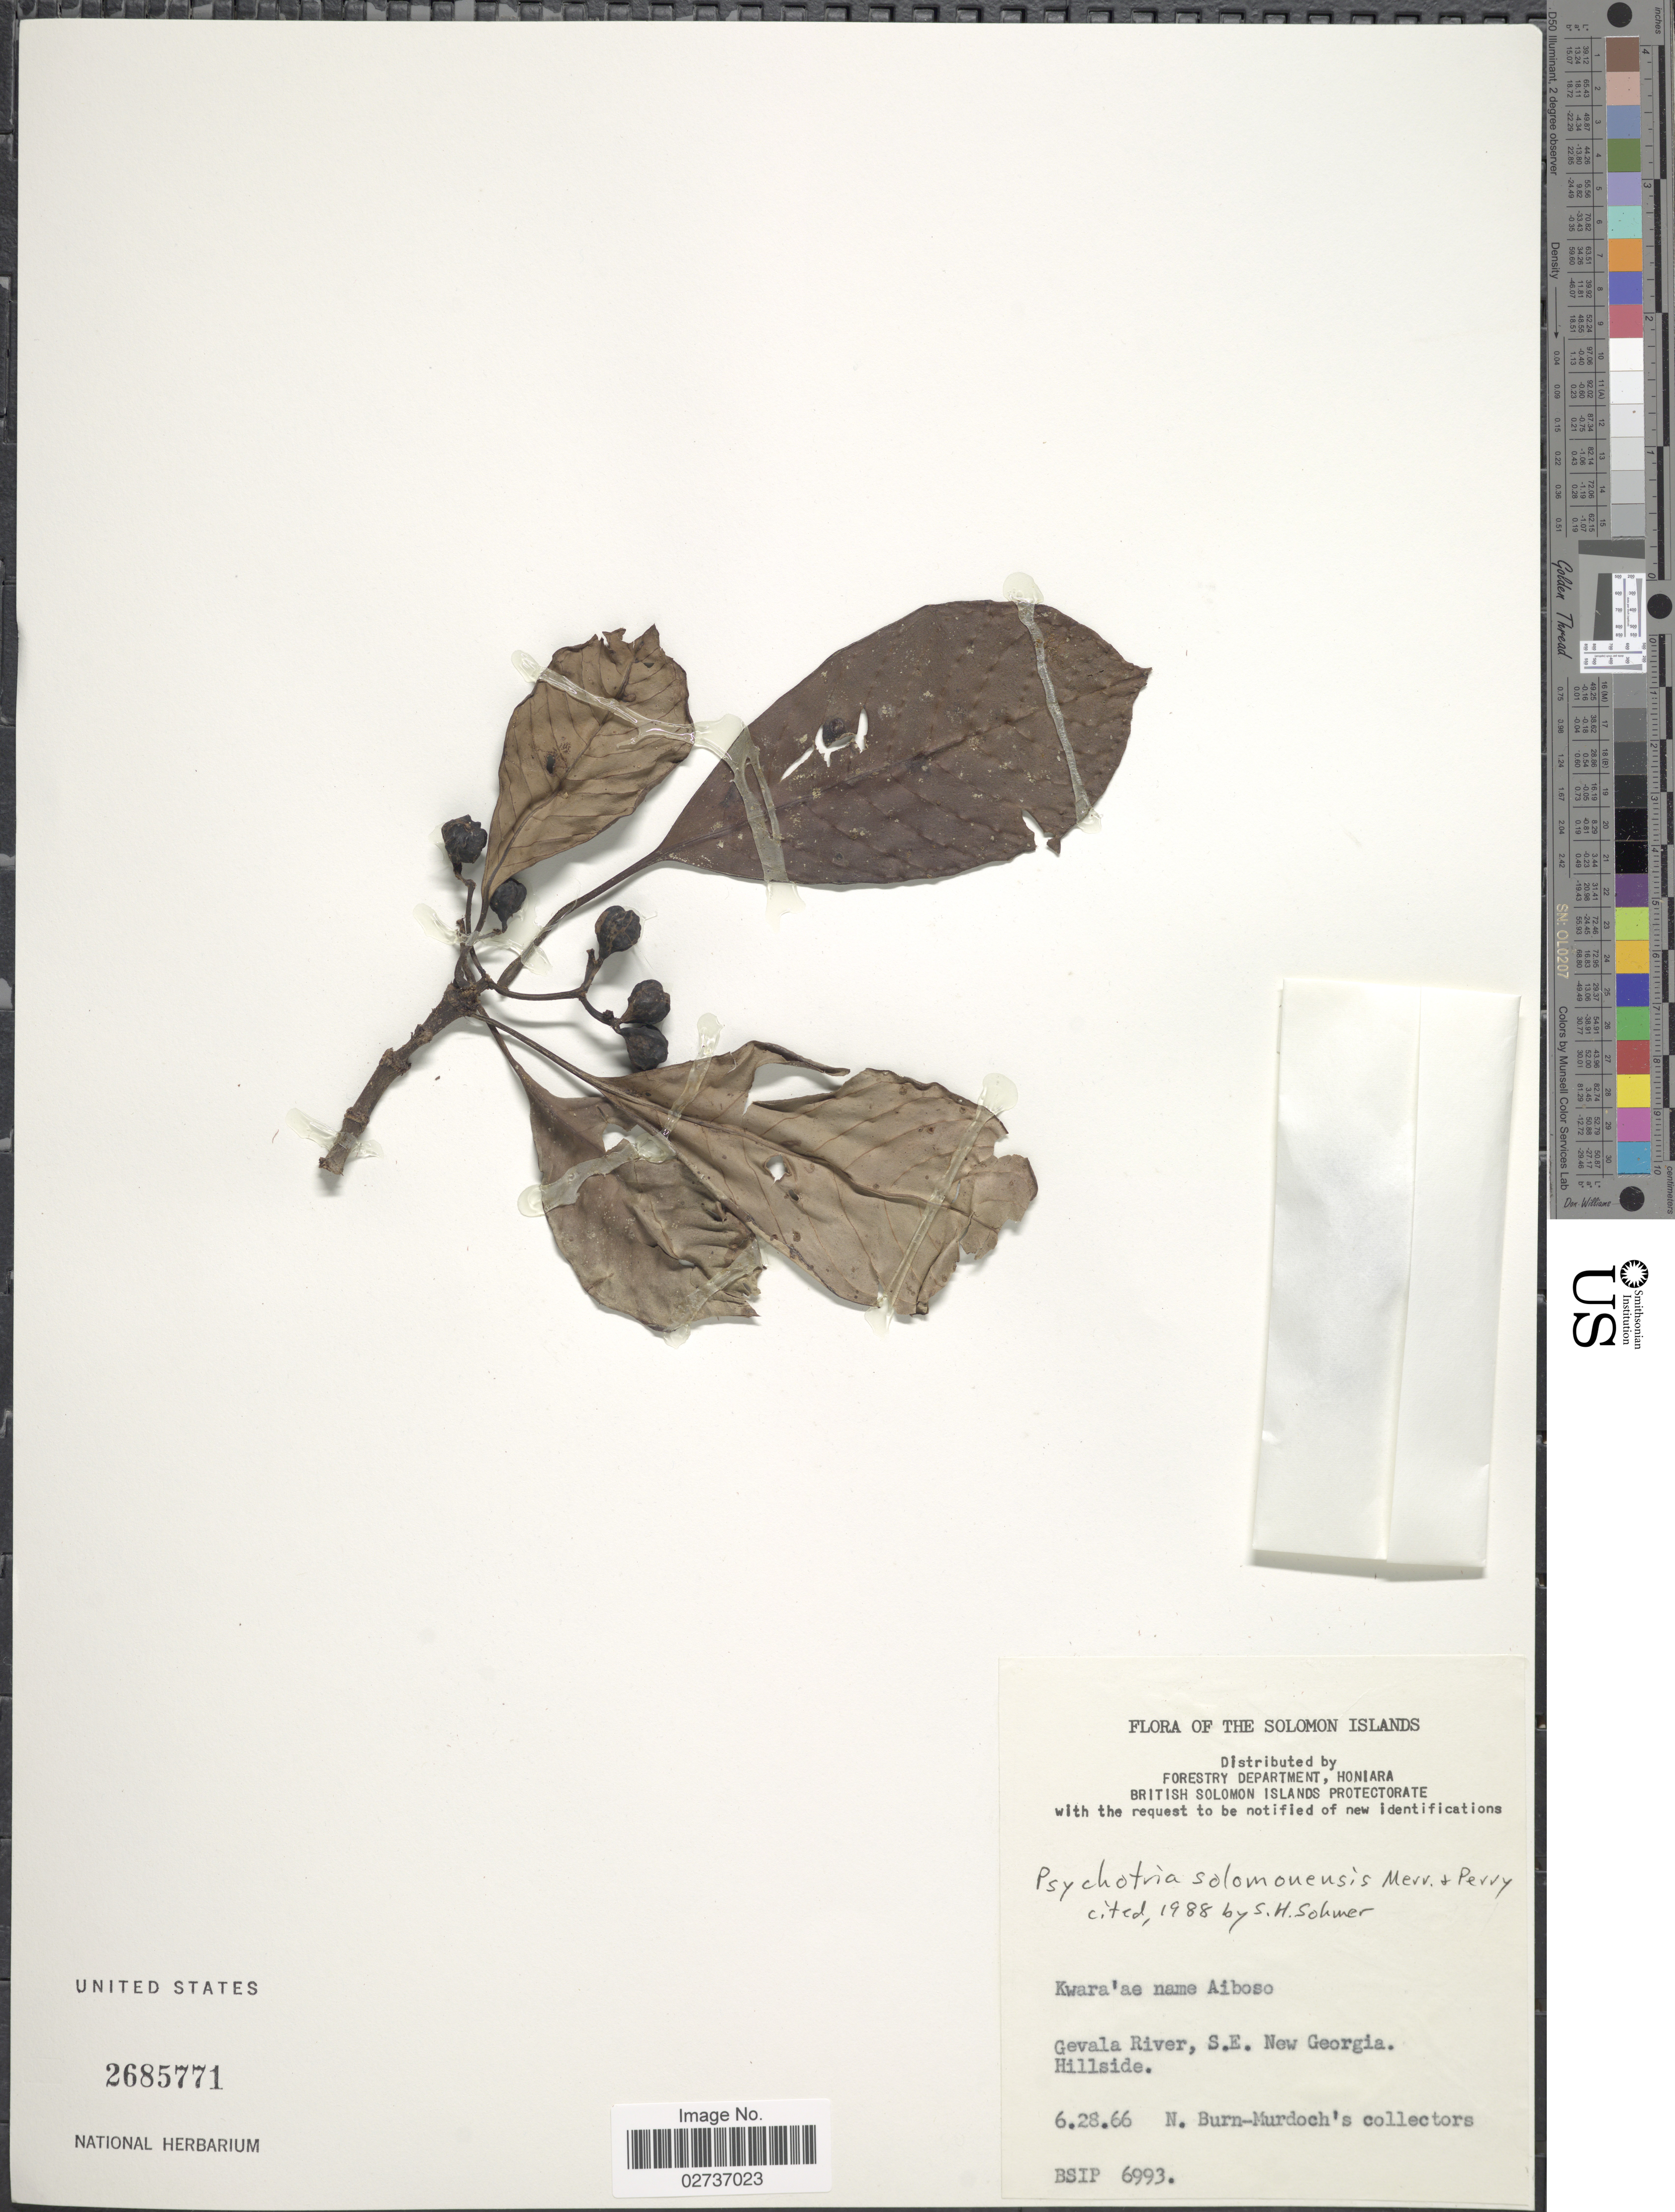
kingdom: Plantae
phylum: Tracheophyta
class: Magnoliopsida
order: Gentianales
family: Rubiaceae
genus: Psychotria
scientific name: Psychotria solomonensis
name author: Merr. & L.M. Perry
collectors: N. Burn-Murdoch's collectors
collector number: BSIP6993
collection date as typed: Transcribed d/m/y: 28/6/66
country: Solomon Islands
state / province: Solomon Islands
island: New Georgia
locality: Gevala River, S.E. New Georgia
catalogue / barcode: US 2685771